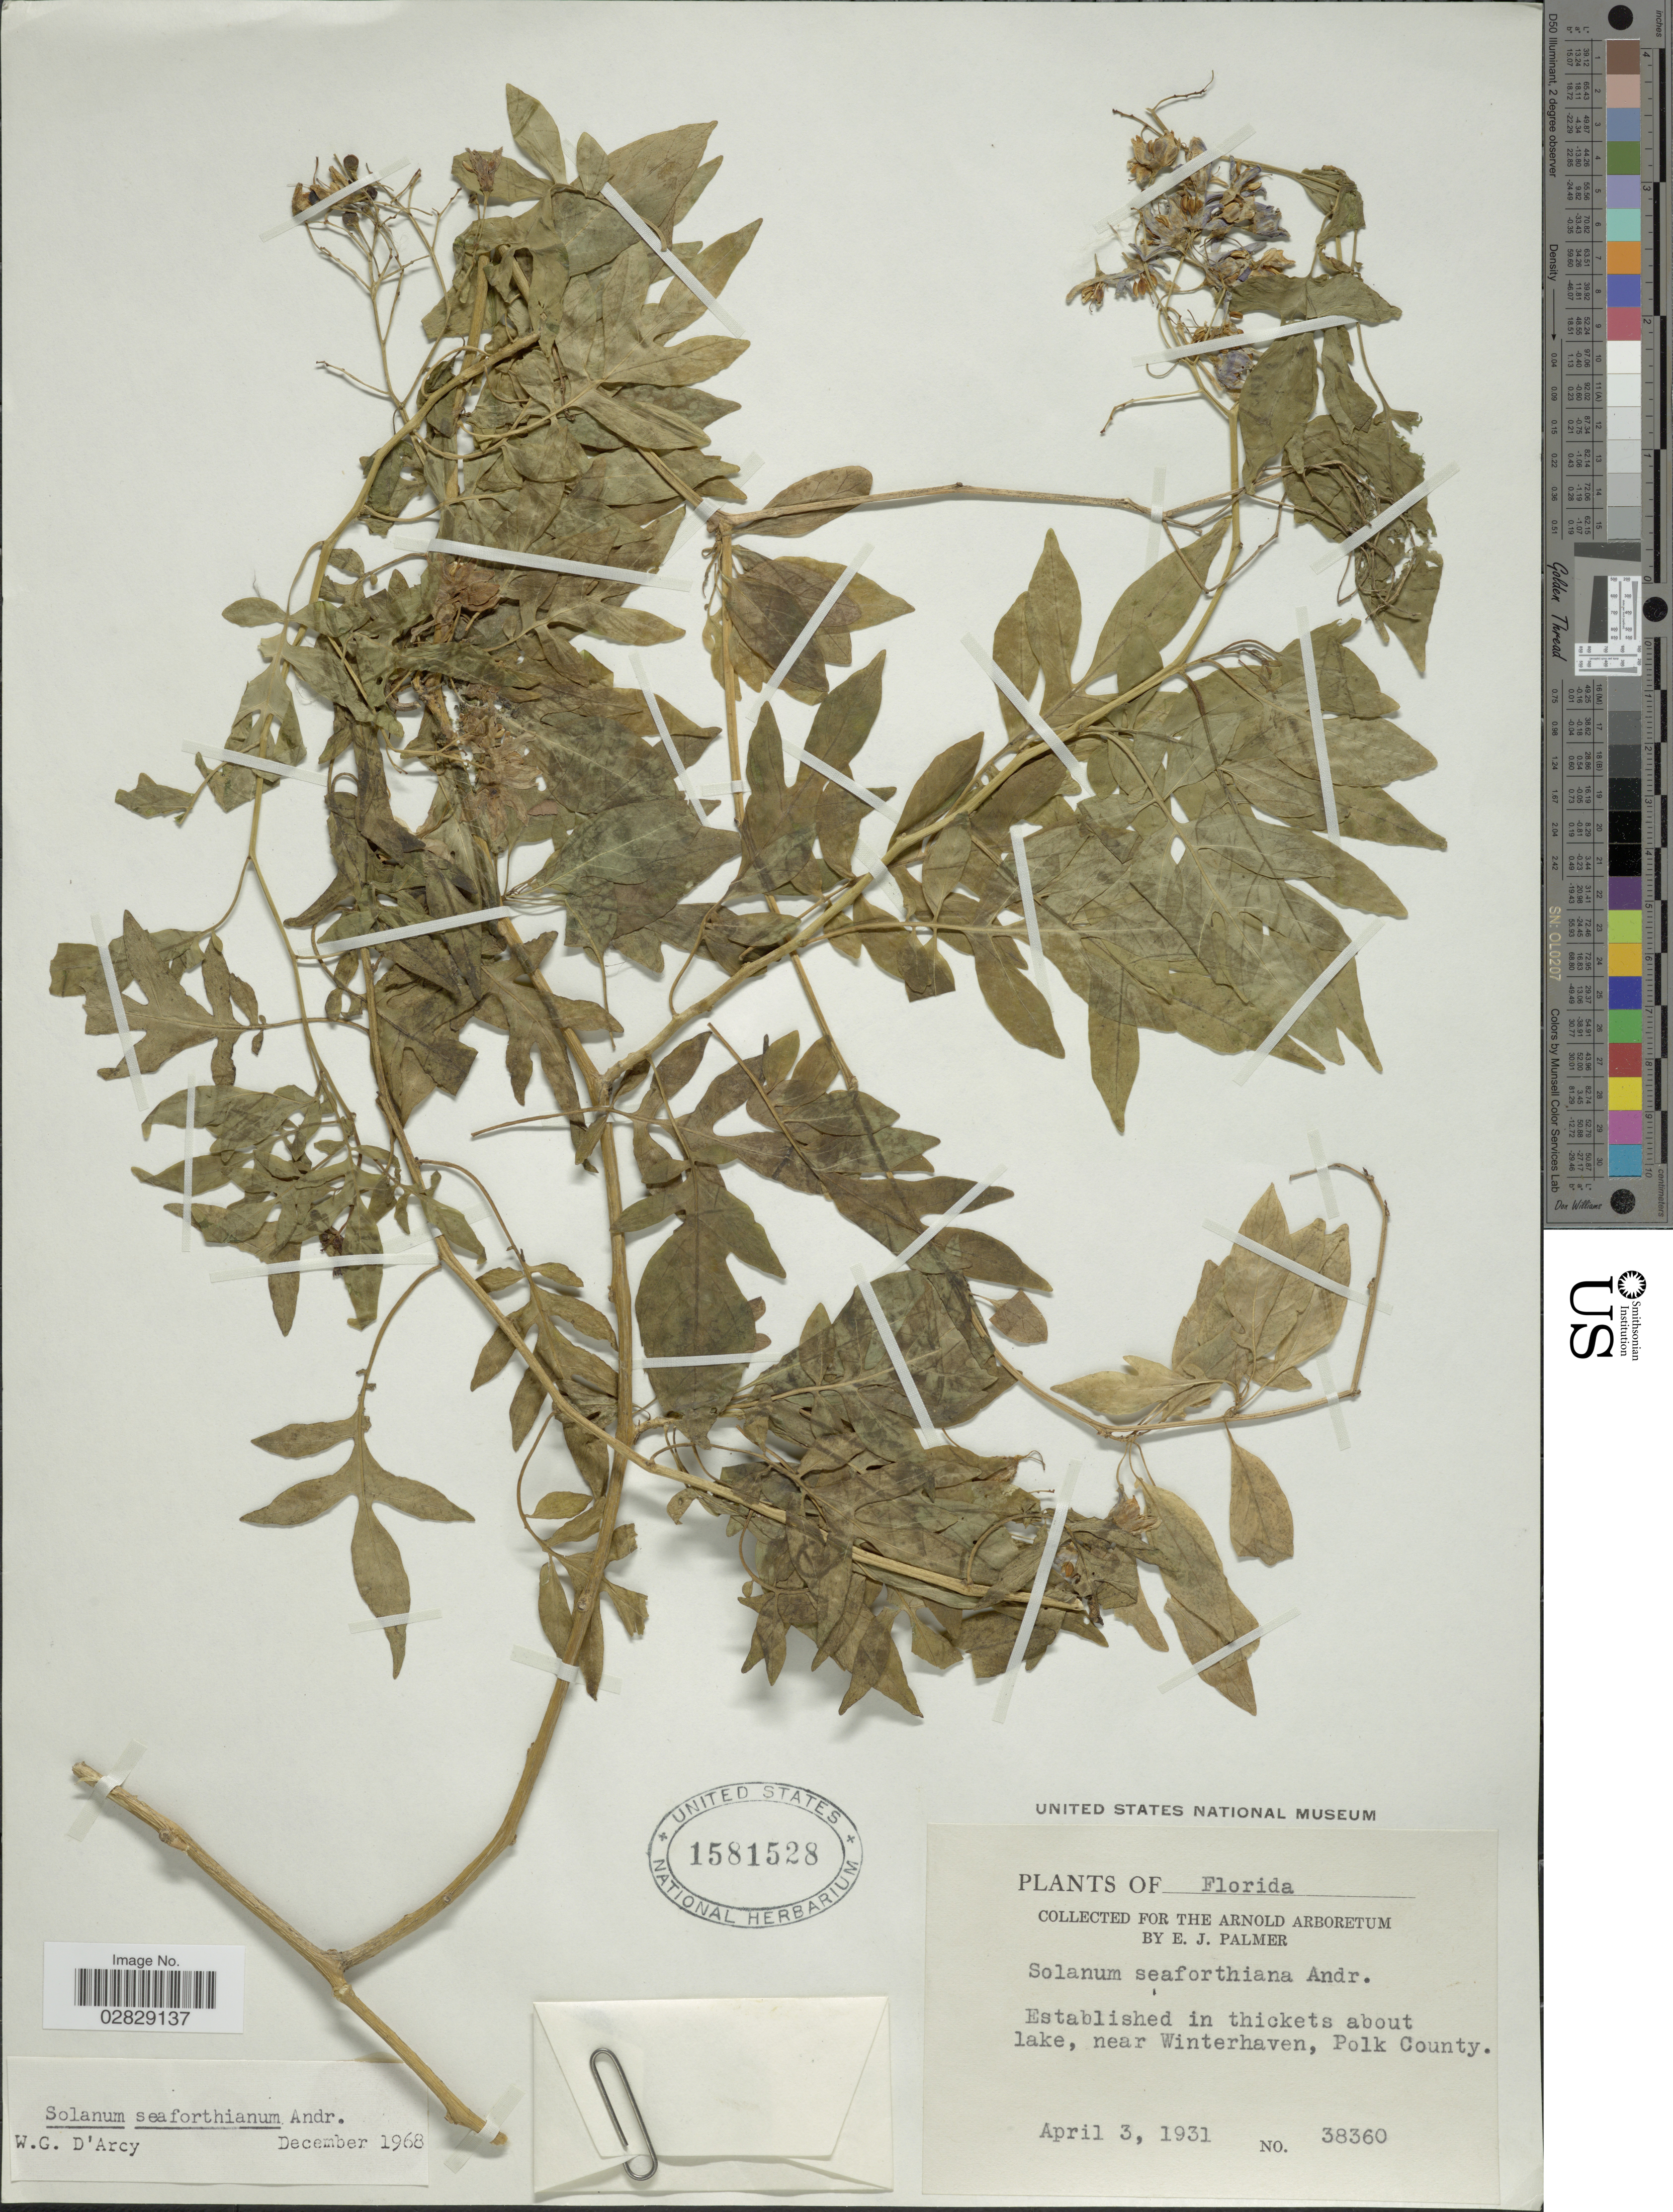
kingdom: Plantae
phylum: Tracheophyta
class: Magnoliopsida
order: Solanales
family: Solanaceae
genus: Solanum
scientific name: Solanum seaforthianum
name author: Andrews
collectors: E. J. Palmer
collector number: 38360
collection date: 1931-04-03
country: United States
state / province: Florida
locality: Established in thickets about lake, near Winterhaven, Polk County.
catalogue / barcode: US 1581528